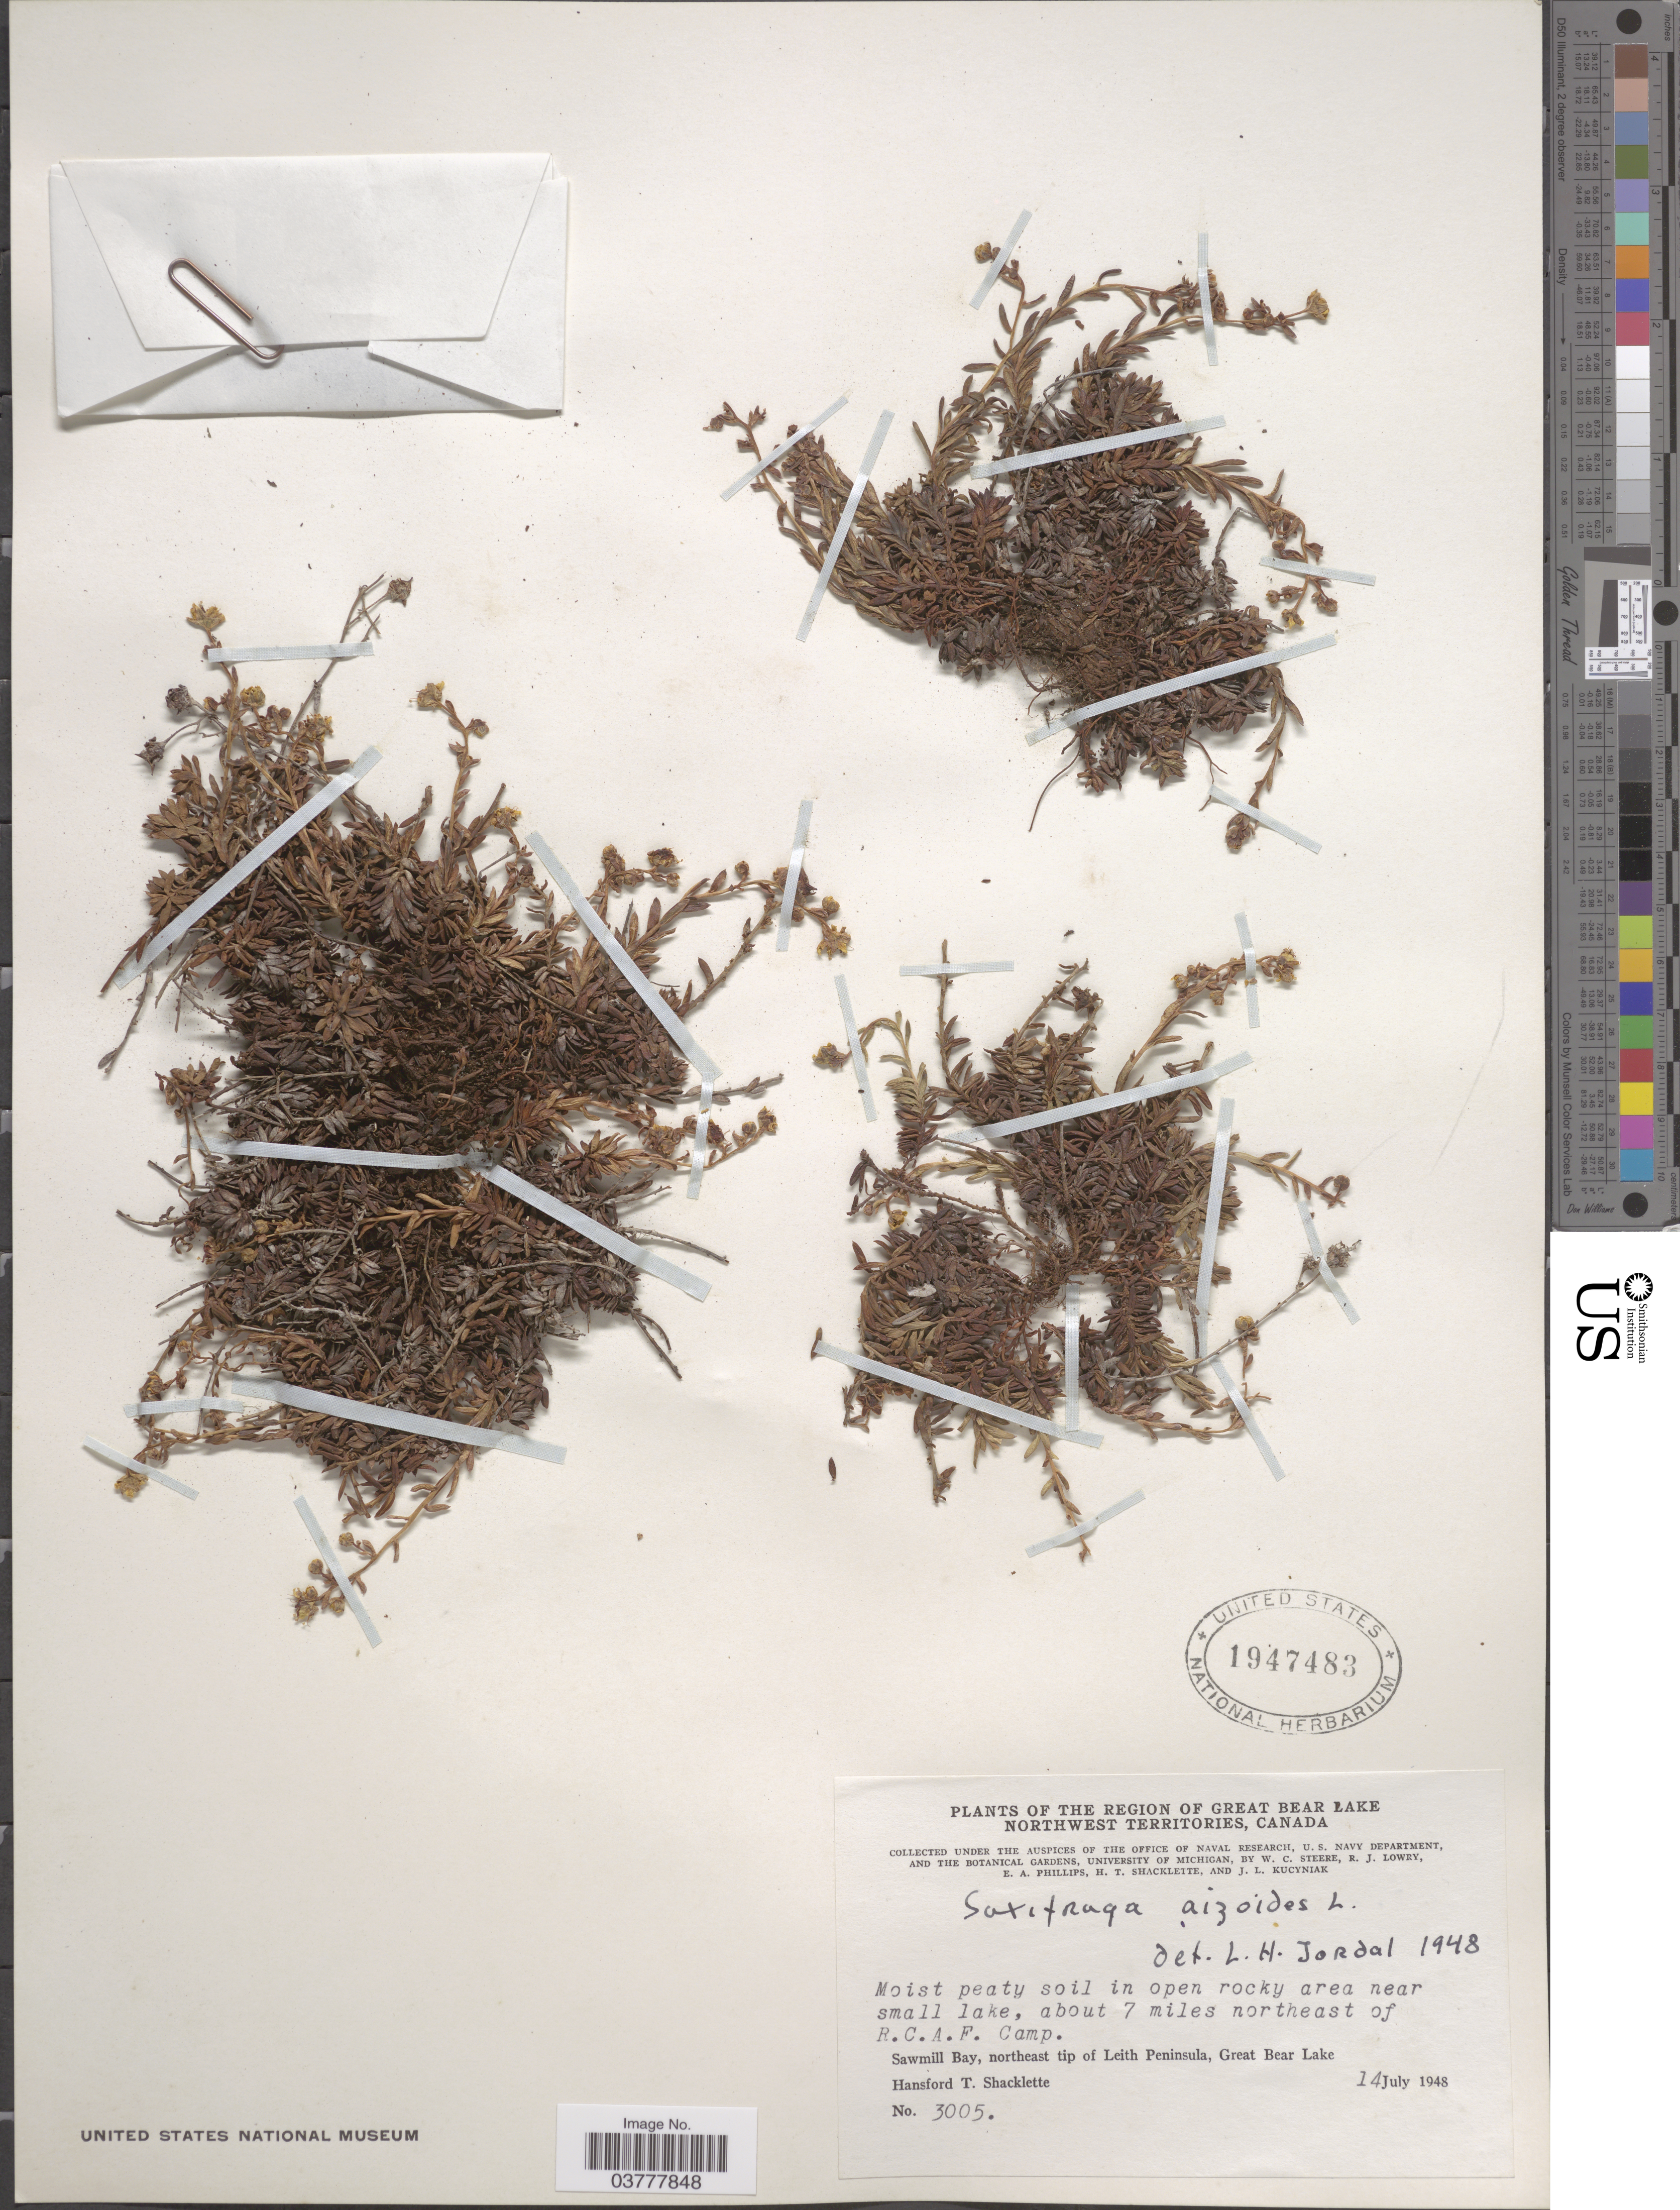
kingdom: Plantae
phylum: Tracheophyta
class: Magnoliopsida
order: Saxifragales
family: Saxifragaceae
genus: Saxifraga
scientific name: Saxifraga aizoides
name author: L.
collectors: H. Shacklette, W. C. Steere, R. Lowry, E. Phillips & J. Kucyniak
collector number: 3005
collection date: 1948-07-14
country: Canada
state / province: Northwest Territories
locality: The Region of Great Bear Lake. Moist peaty soil in open rocky area near small lake, about 7 miles northeast of R.C.A.F. Camp. Sawmill Bay, northeast tip of Leith Peninsula, Great Bear Lake.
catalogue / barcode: US 1947483